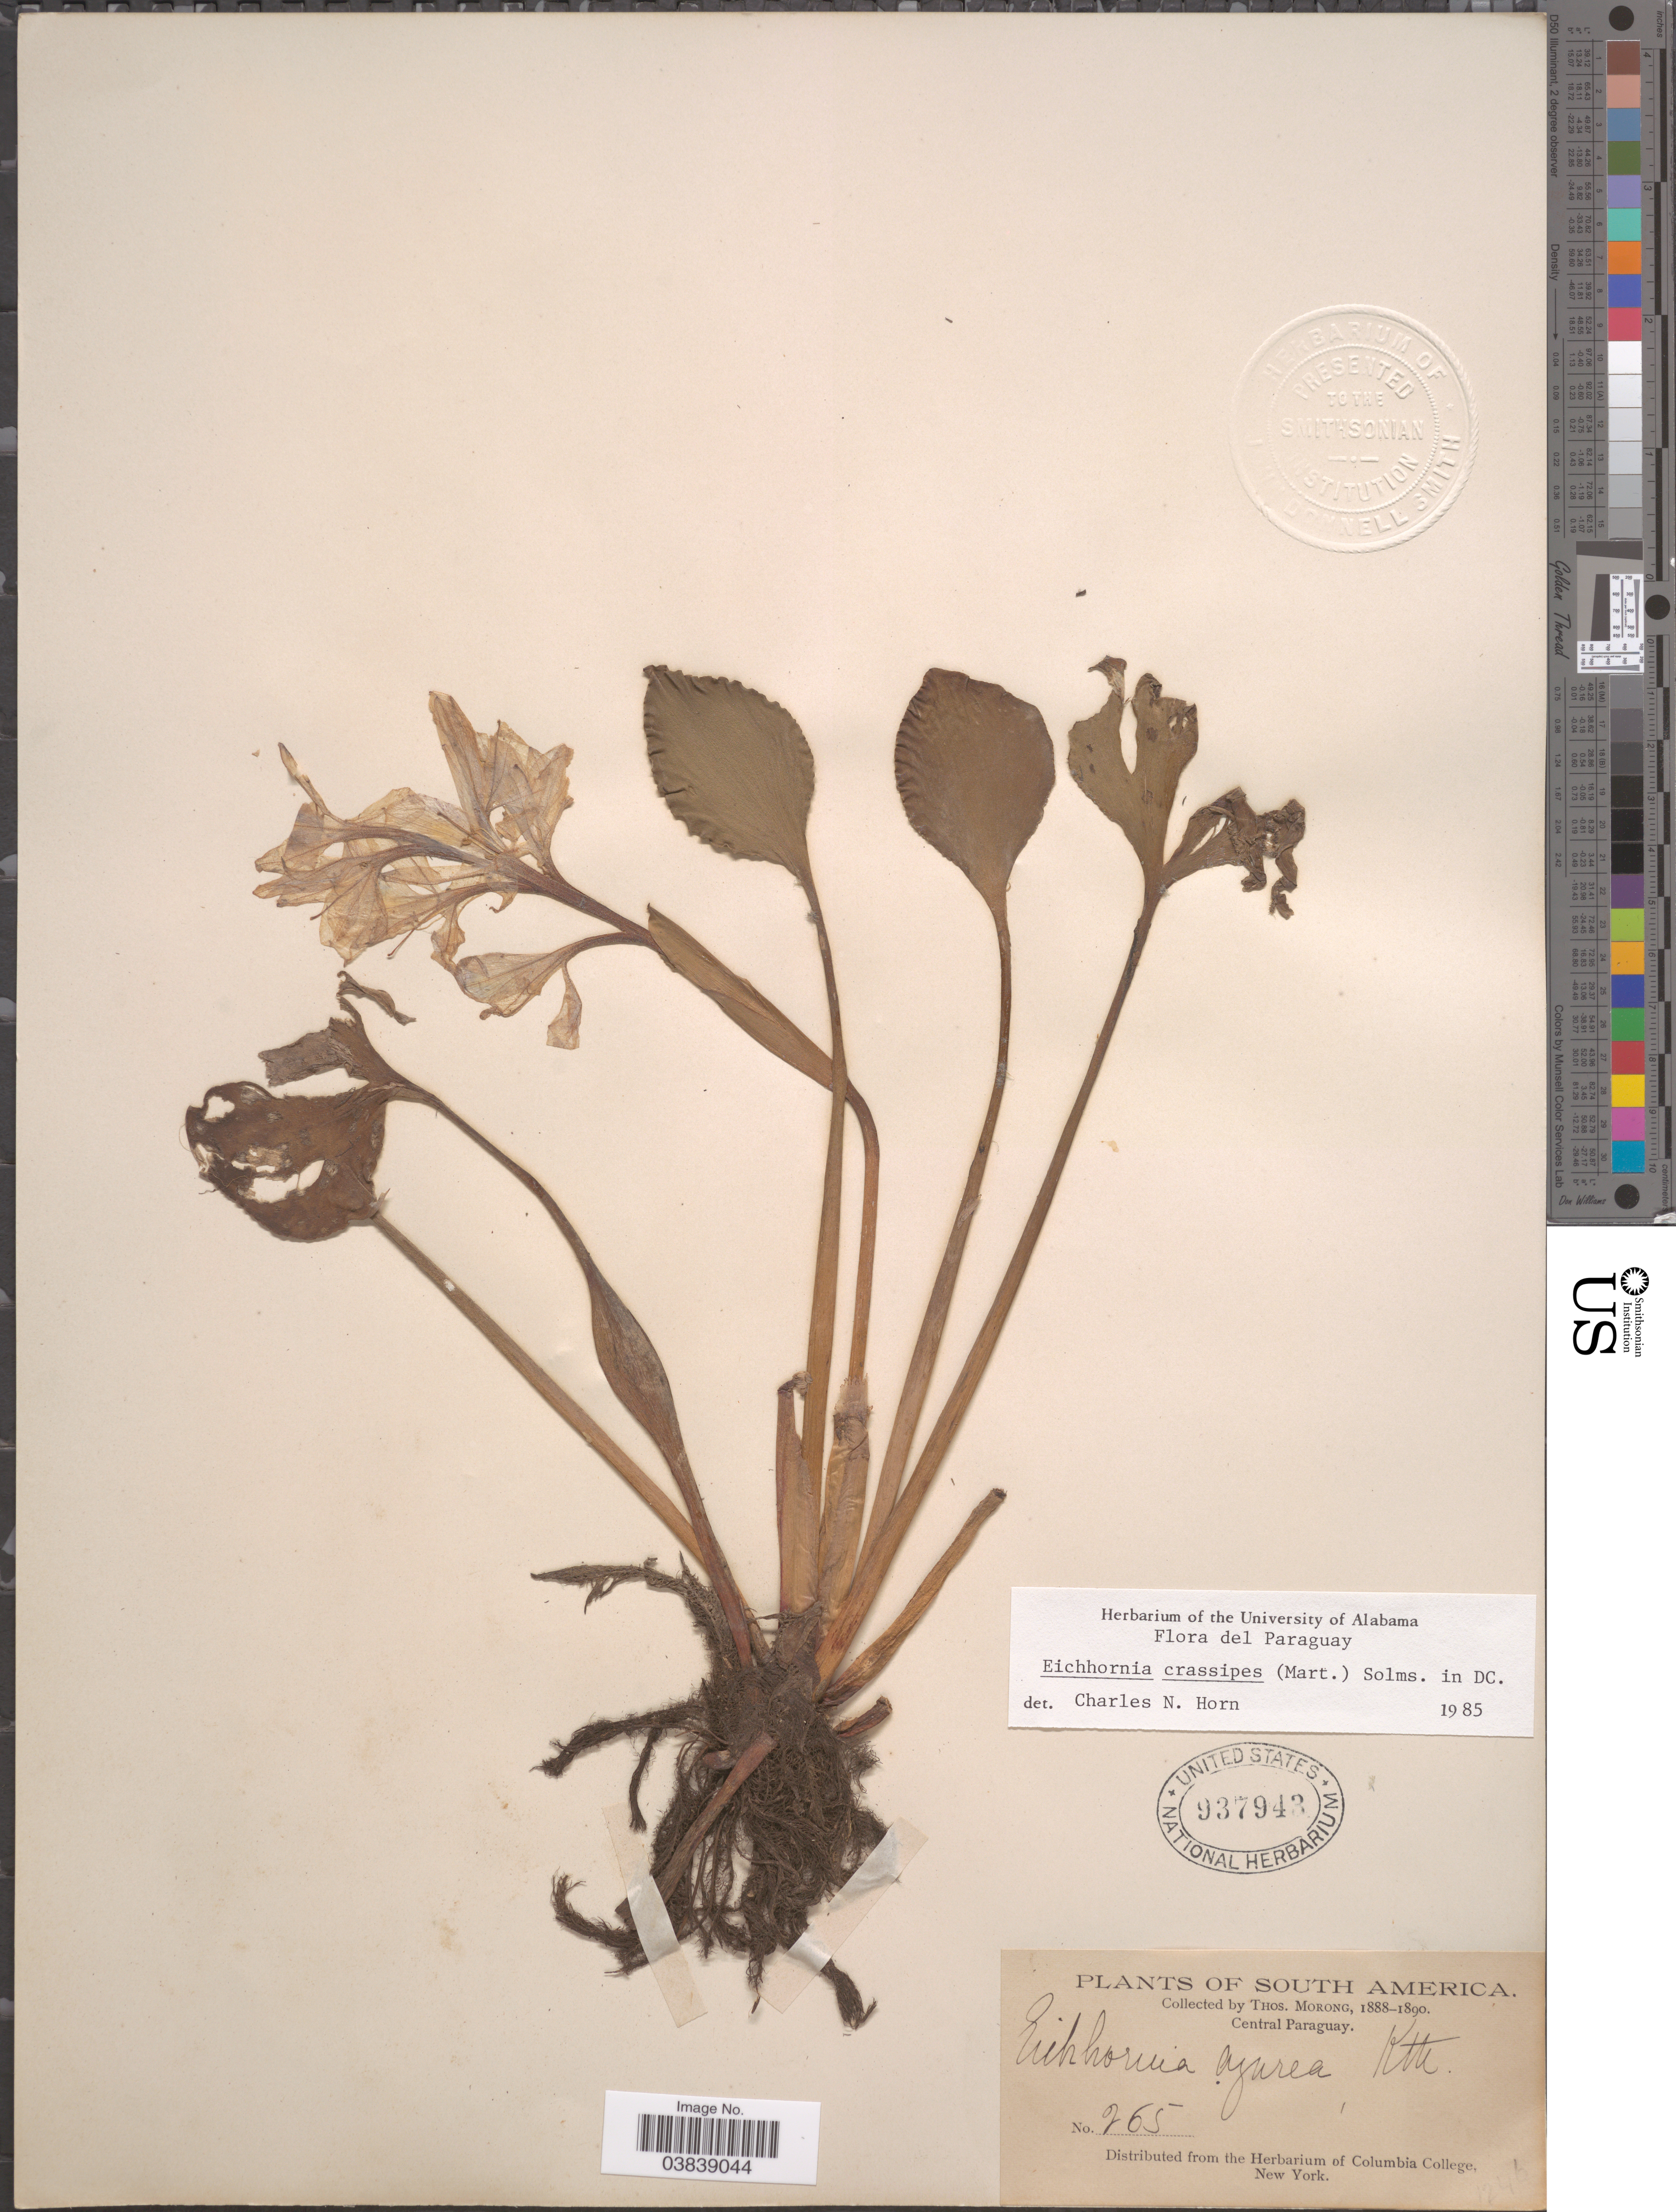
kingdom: Plantae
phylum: Tracheophyta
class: Liliopsida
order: Commelinales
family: Pontederiaceae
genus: Eichhornia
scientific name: Eichhornia crassipes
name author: (Mart.) Solms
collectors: ex herb. T. Morong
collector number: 265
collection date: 1888/1890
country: Paraguay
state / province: Central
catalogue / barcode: US 937943